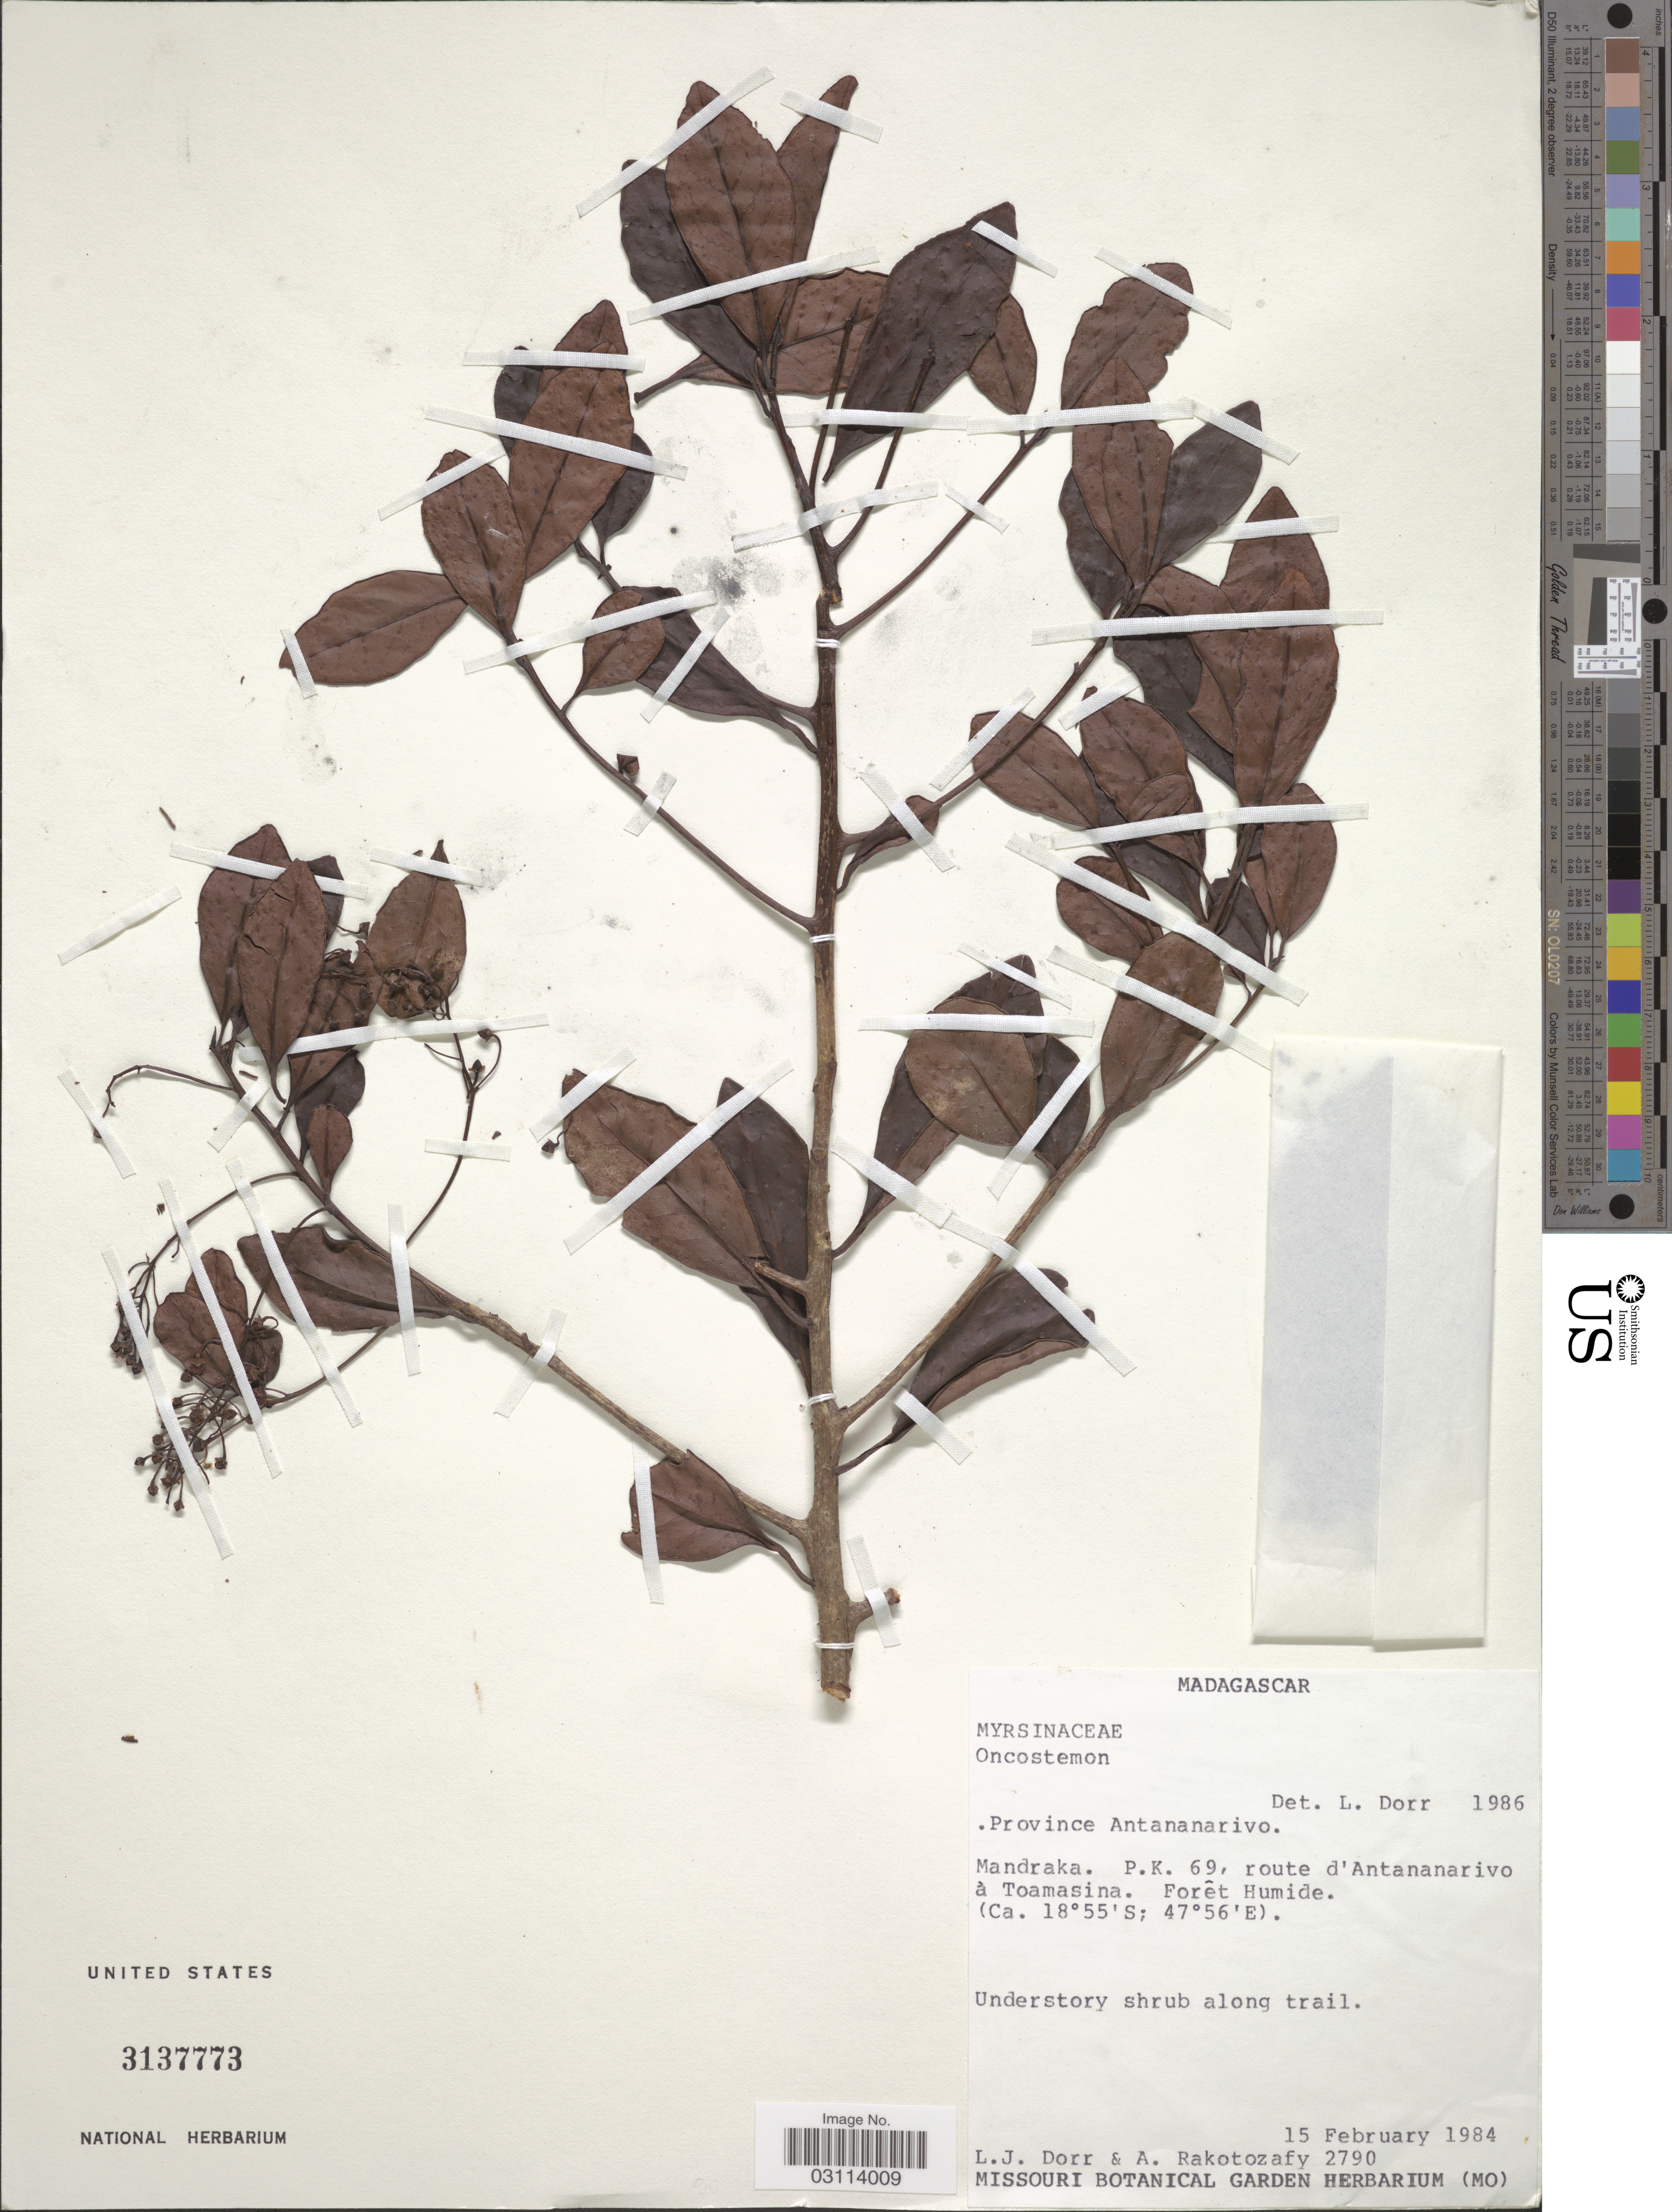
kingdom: Plantae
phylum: Tracheophyta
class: Magnoliopsida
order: Ericales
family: Primulaceae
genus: Oncostemon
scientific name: Oncostemon sp.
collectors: L. J. Dorr & A. Rakotozafy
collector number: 2790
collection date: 1984-02-15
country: Madagascar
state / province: Analamanga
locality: Mandraka. P.K. 69, route d'Antananarivo à Toamasina.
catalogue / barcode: US 3137773